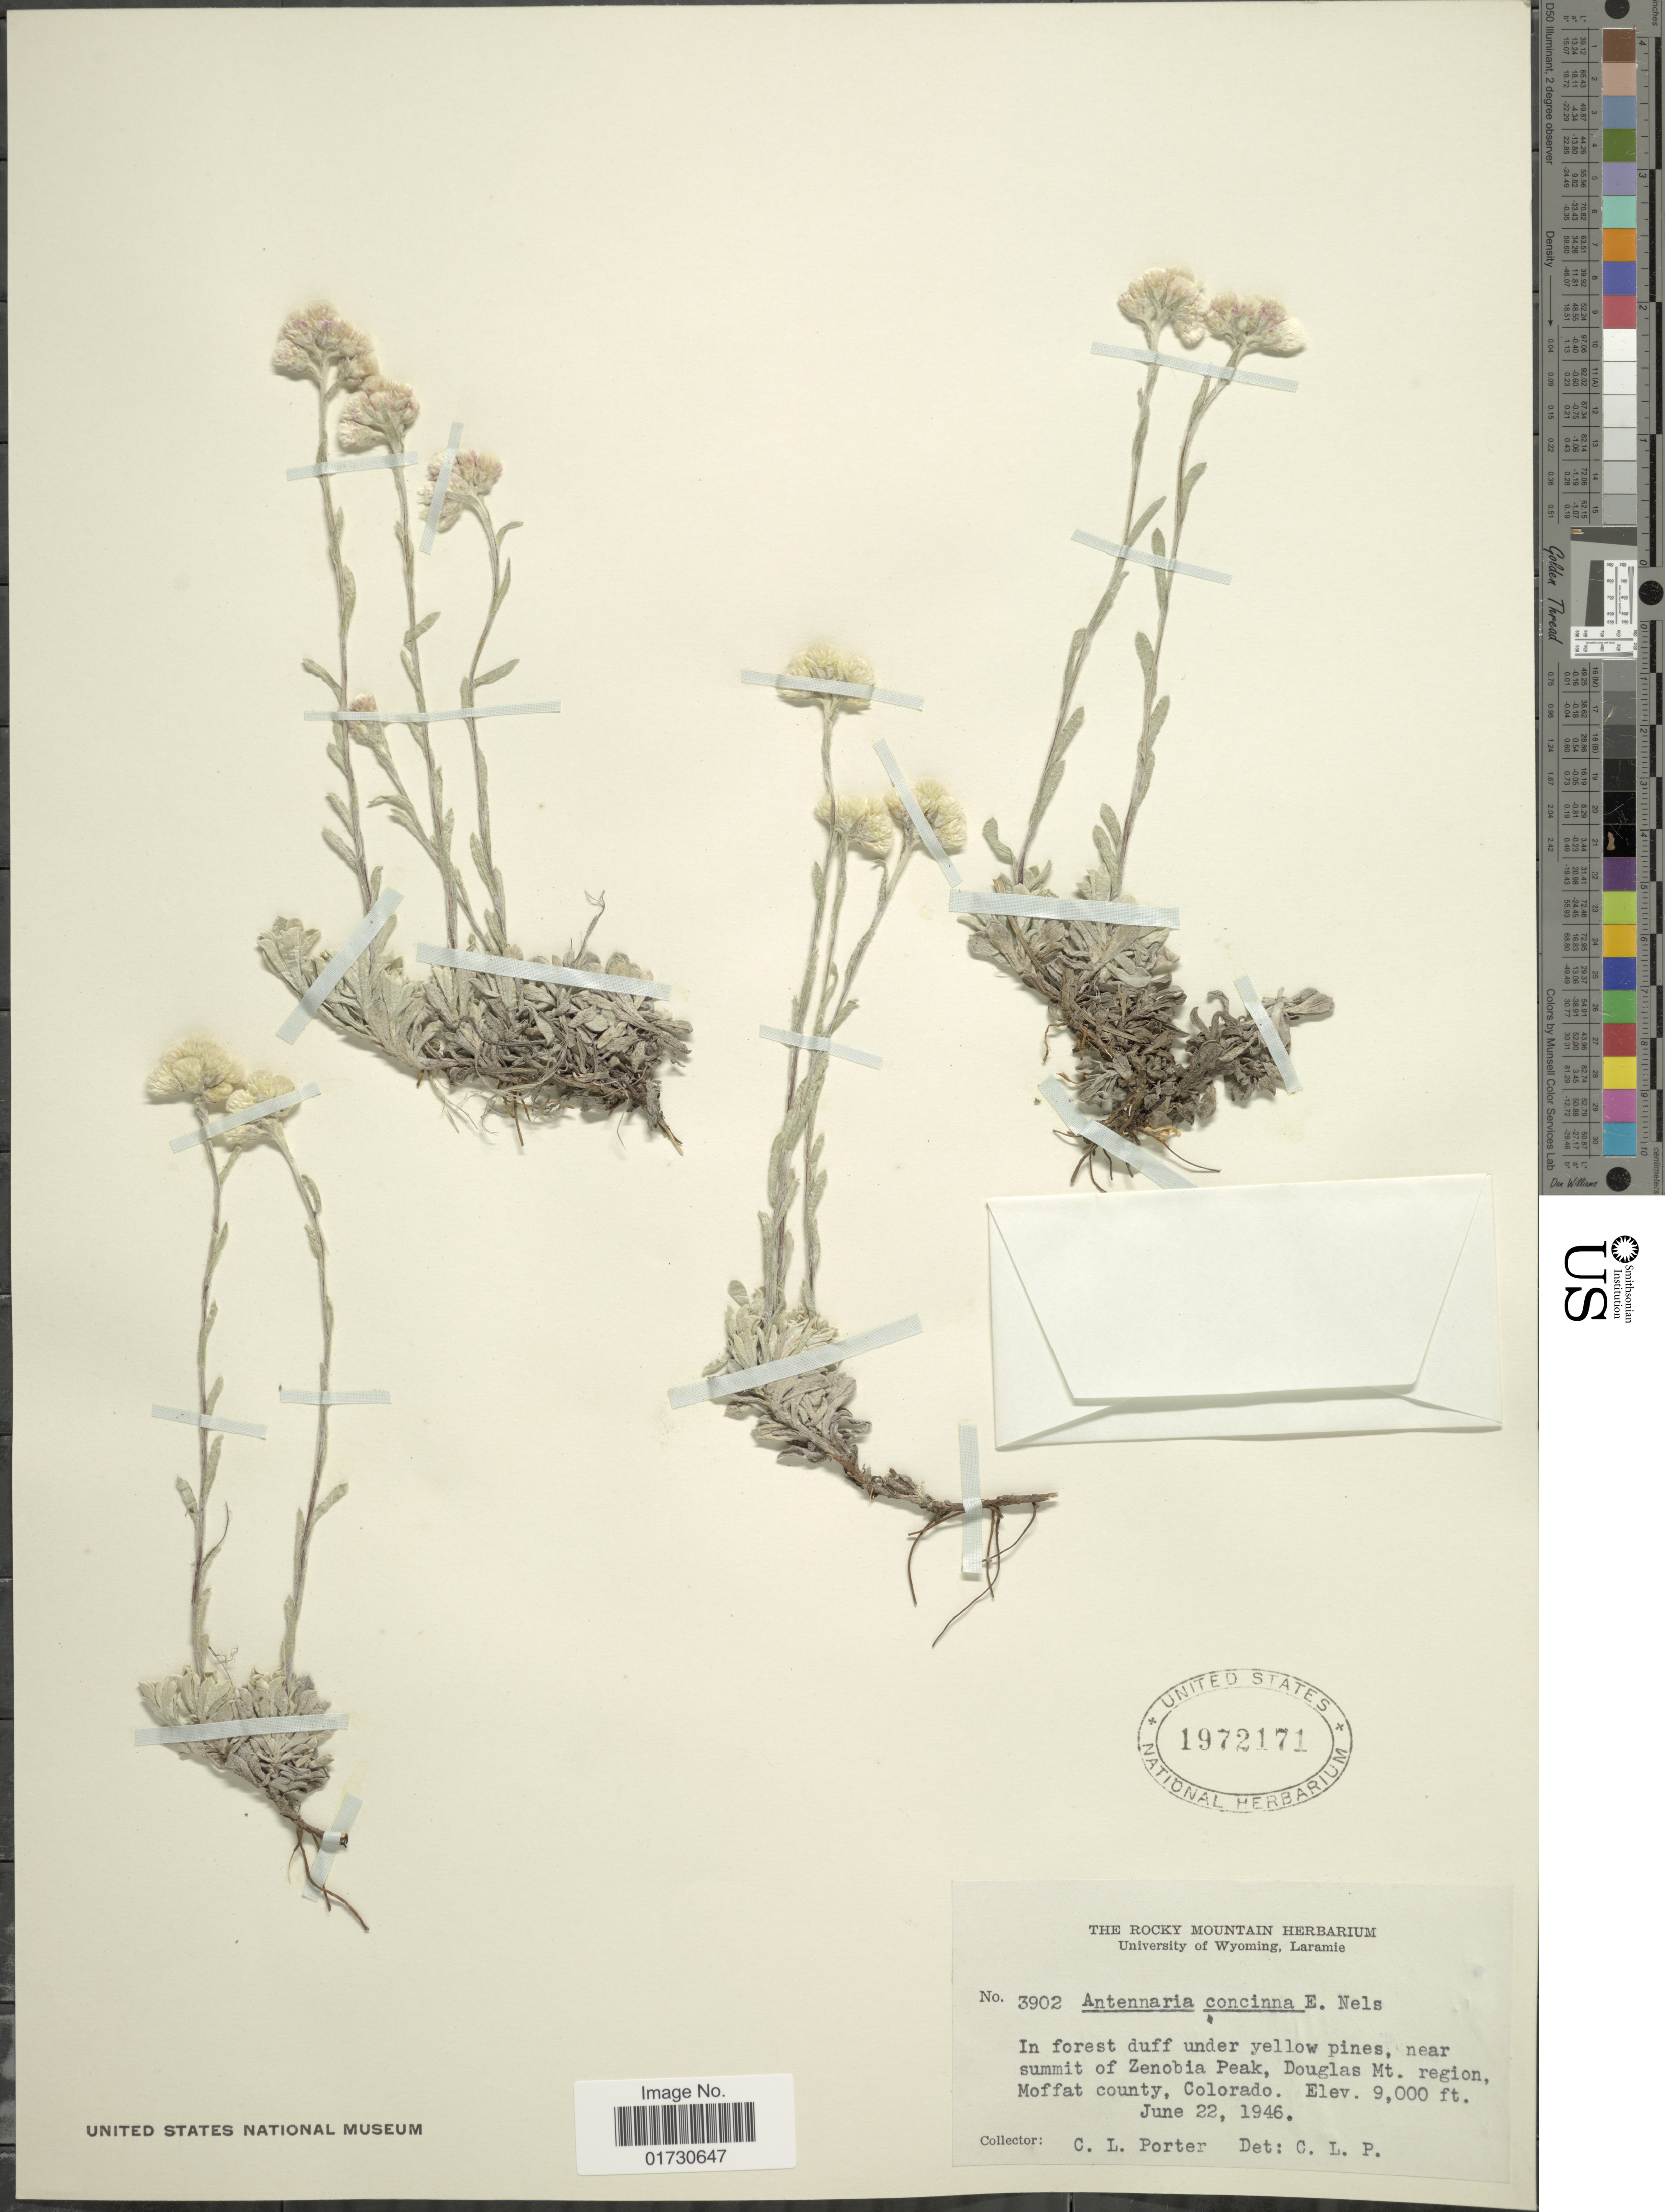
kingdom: Plantae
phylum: Tracheophyta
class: Magnoliopsida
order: Asterales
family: Asteraceae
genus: Antennaria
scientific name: Antennaria concinna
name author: E.E. Nelson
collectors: C. L. Porter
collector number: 3902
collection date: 1946-06-22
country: United States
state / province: Colorado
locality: Near summit of Zenobia Peak, Douglas Mt. region, Moffat county, Colorado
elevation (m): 2743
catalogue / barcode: US 1972171